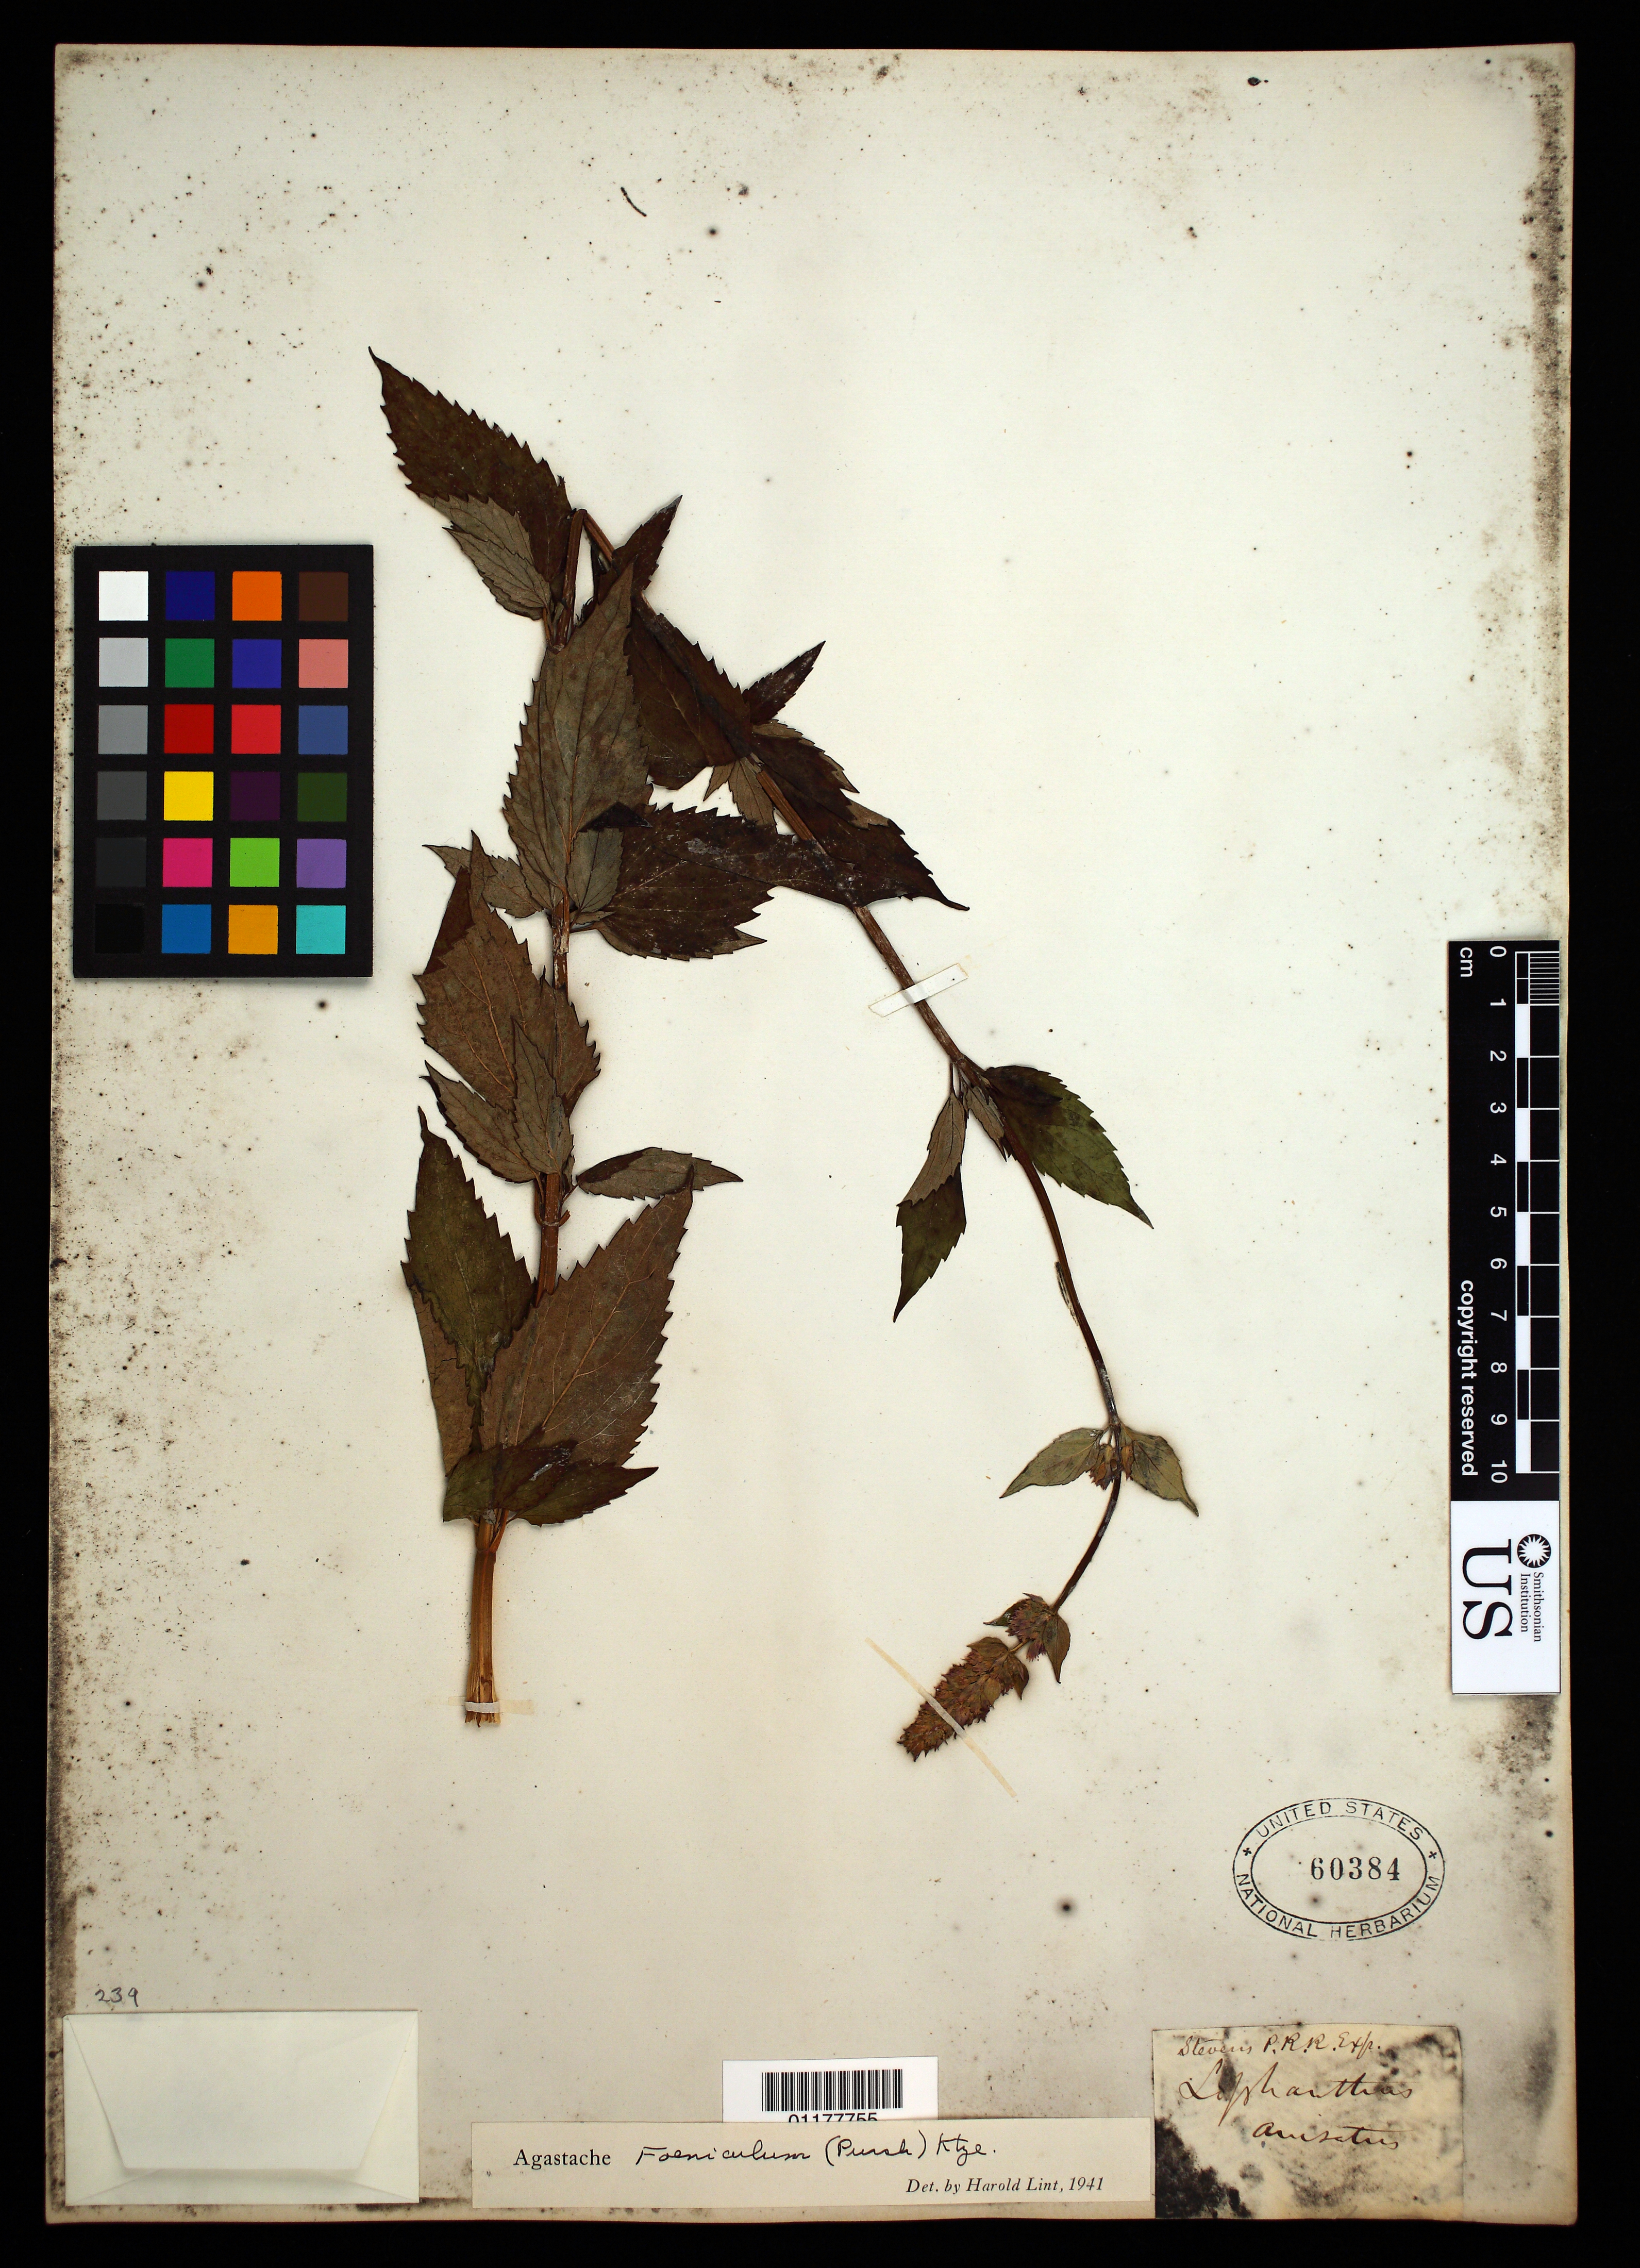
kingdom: Plantae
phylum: Tracheophyta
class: Magnoliopsida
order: Lamiales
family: Lamiaceae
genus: Agastache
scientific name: Agastache foeniculum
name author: (Pursh) Kuntze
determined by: Lint, H. L.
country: United States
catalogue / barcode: US 60384